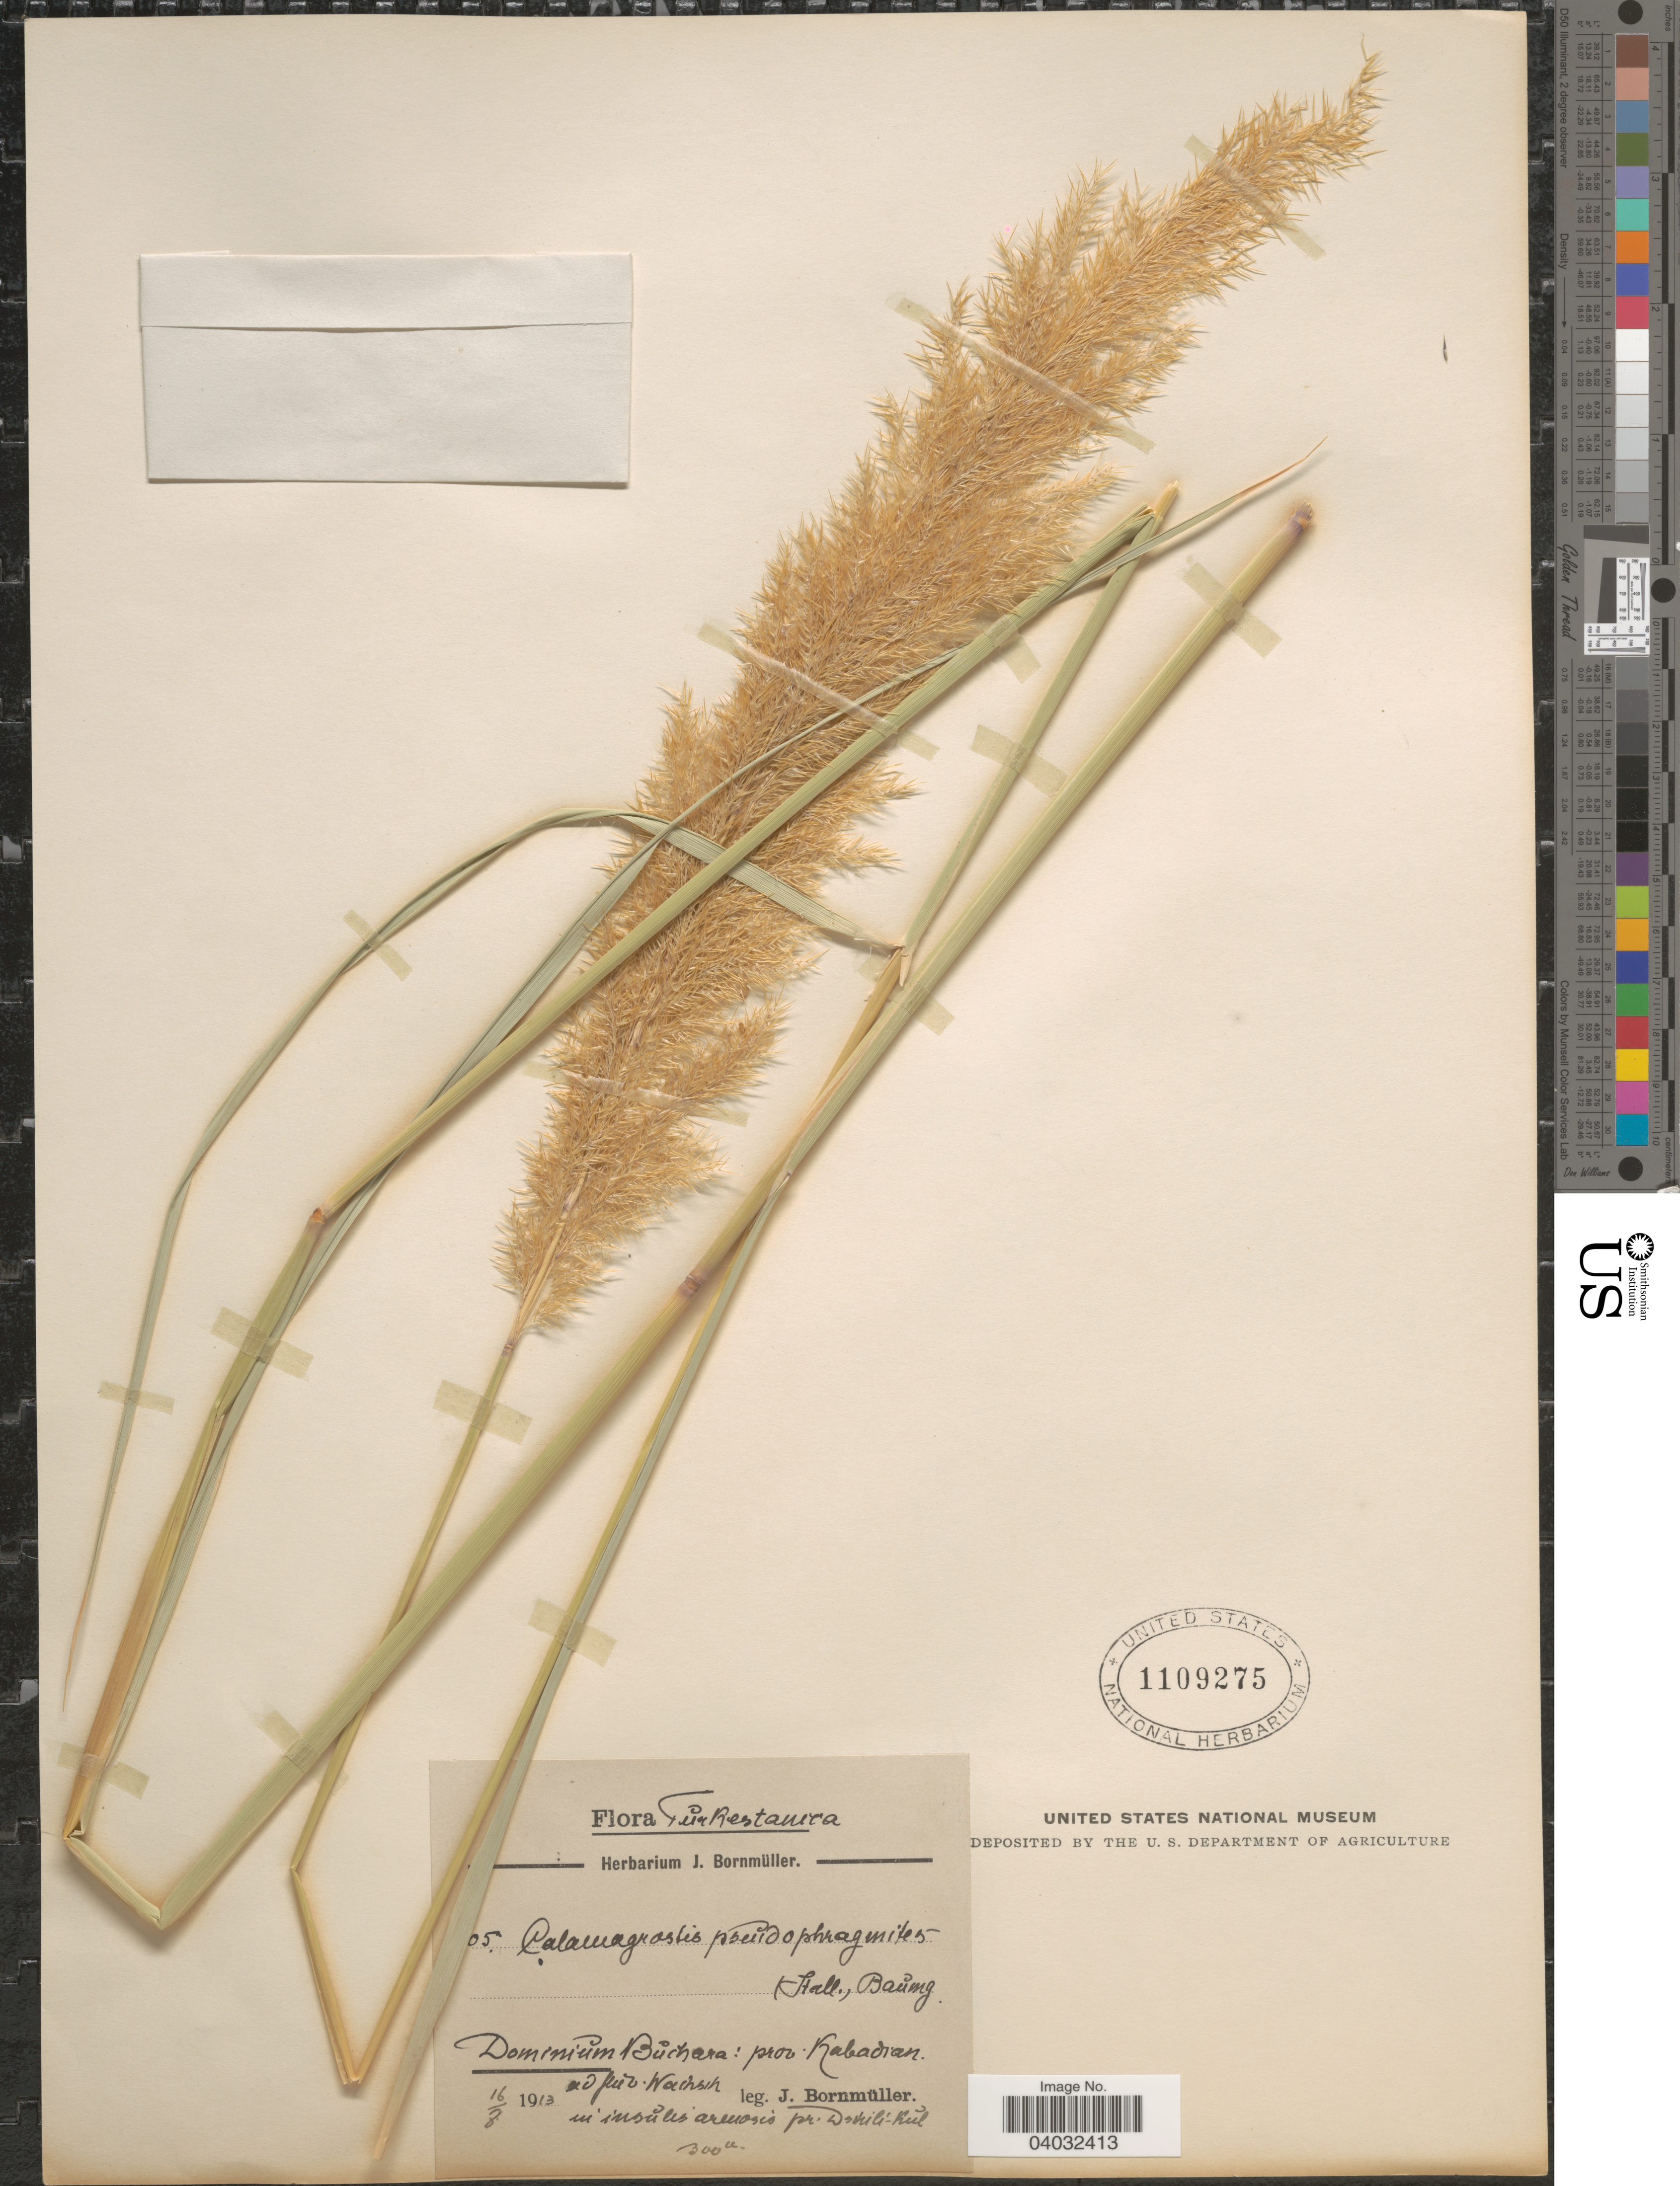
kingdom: Plantae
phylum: Tracheophyta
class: Liliopsida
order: Poales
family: Poaceae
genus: Calamagrostis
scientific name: Calamagrostis pseudophragmites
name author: (Haller f.) Koeler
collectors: J. Bornmüller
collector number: !05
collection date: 1913-08-16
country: Uzbekistan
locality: Tůrkestanica. Dominiům Bůchara: prov. Kabadian. ad. fluv. Wachsih in insůles arenosis pr. Dshili-Kůl.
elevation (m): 300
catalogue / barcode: US 1109275